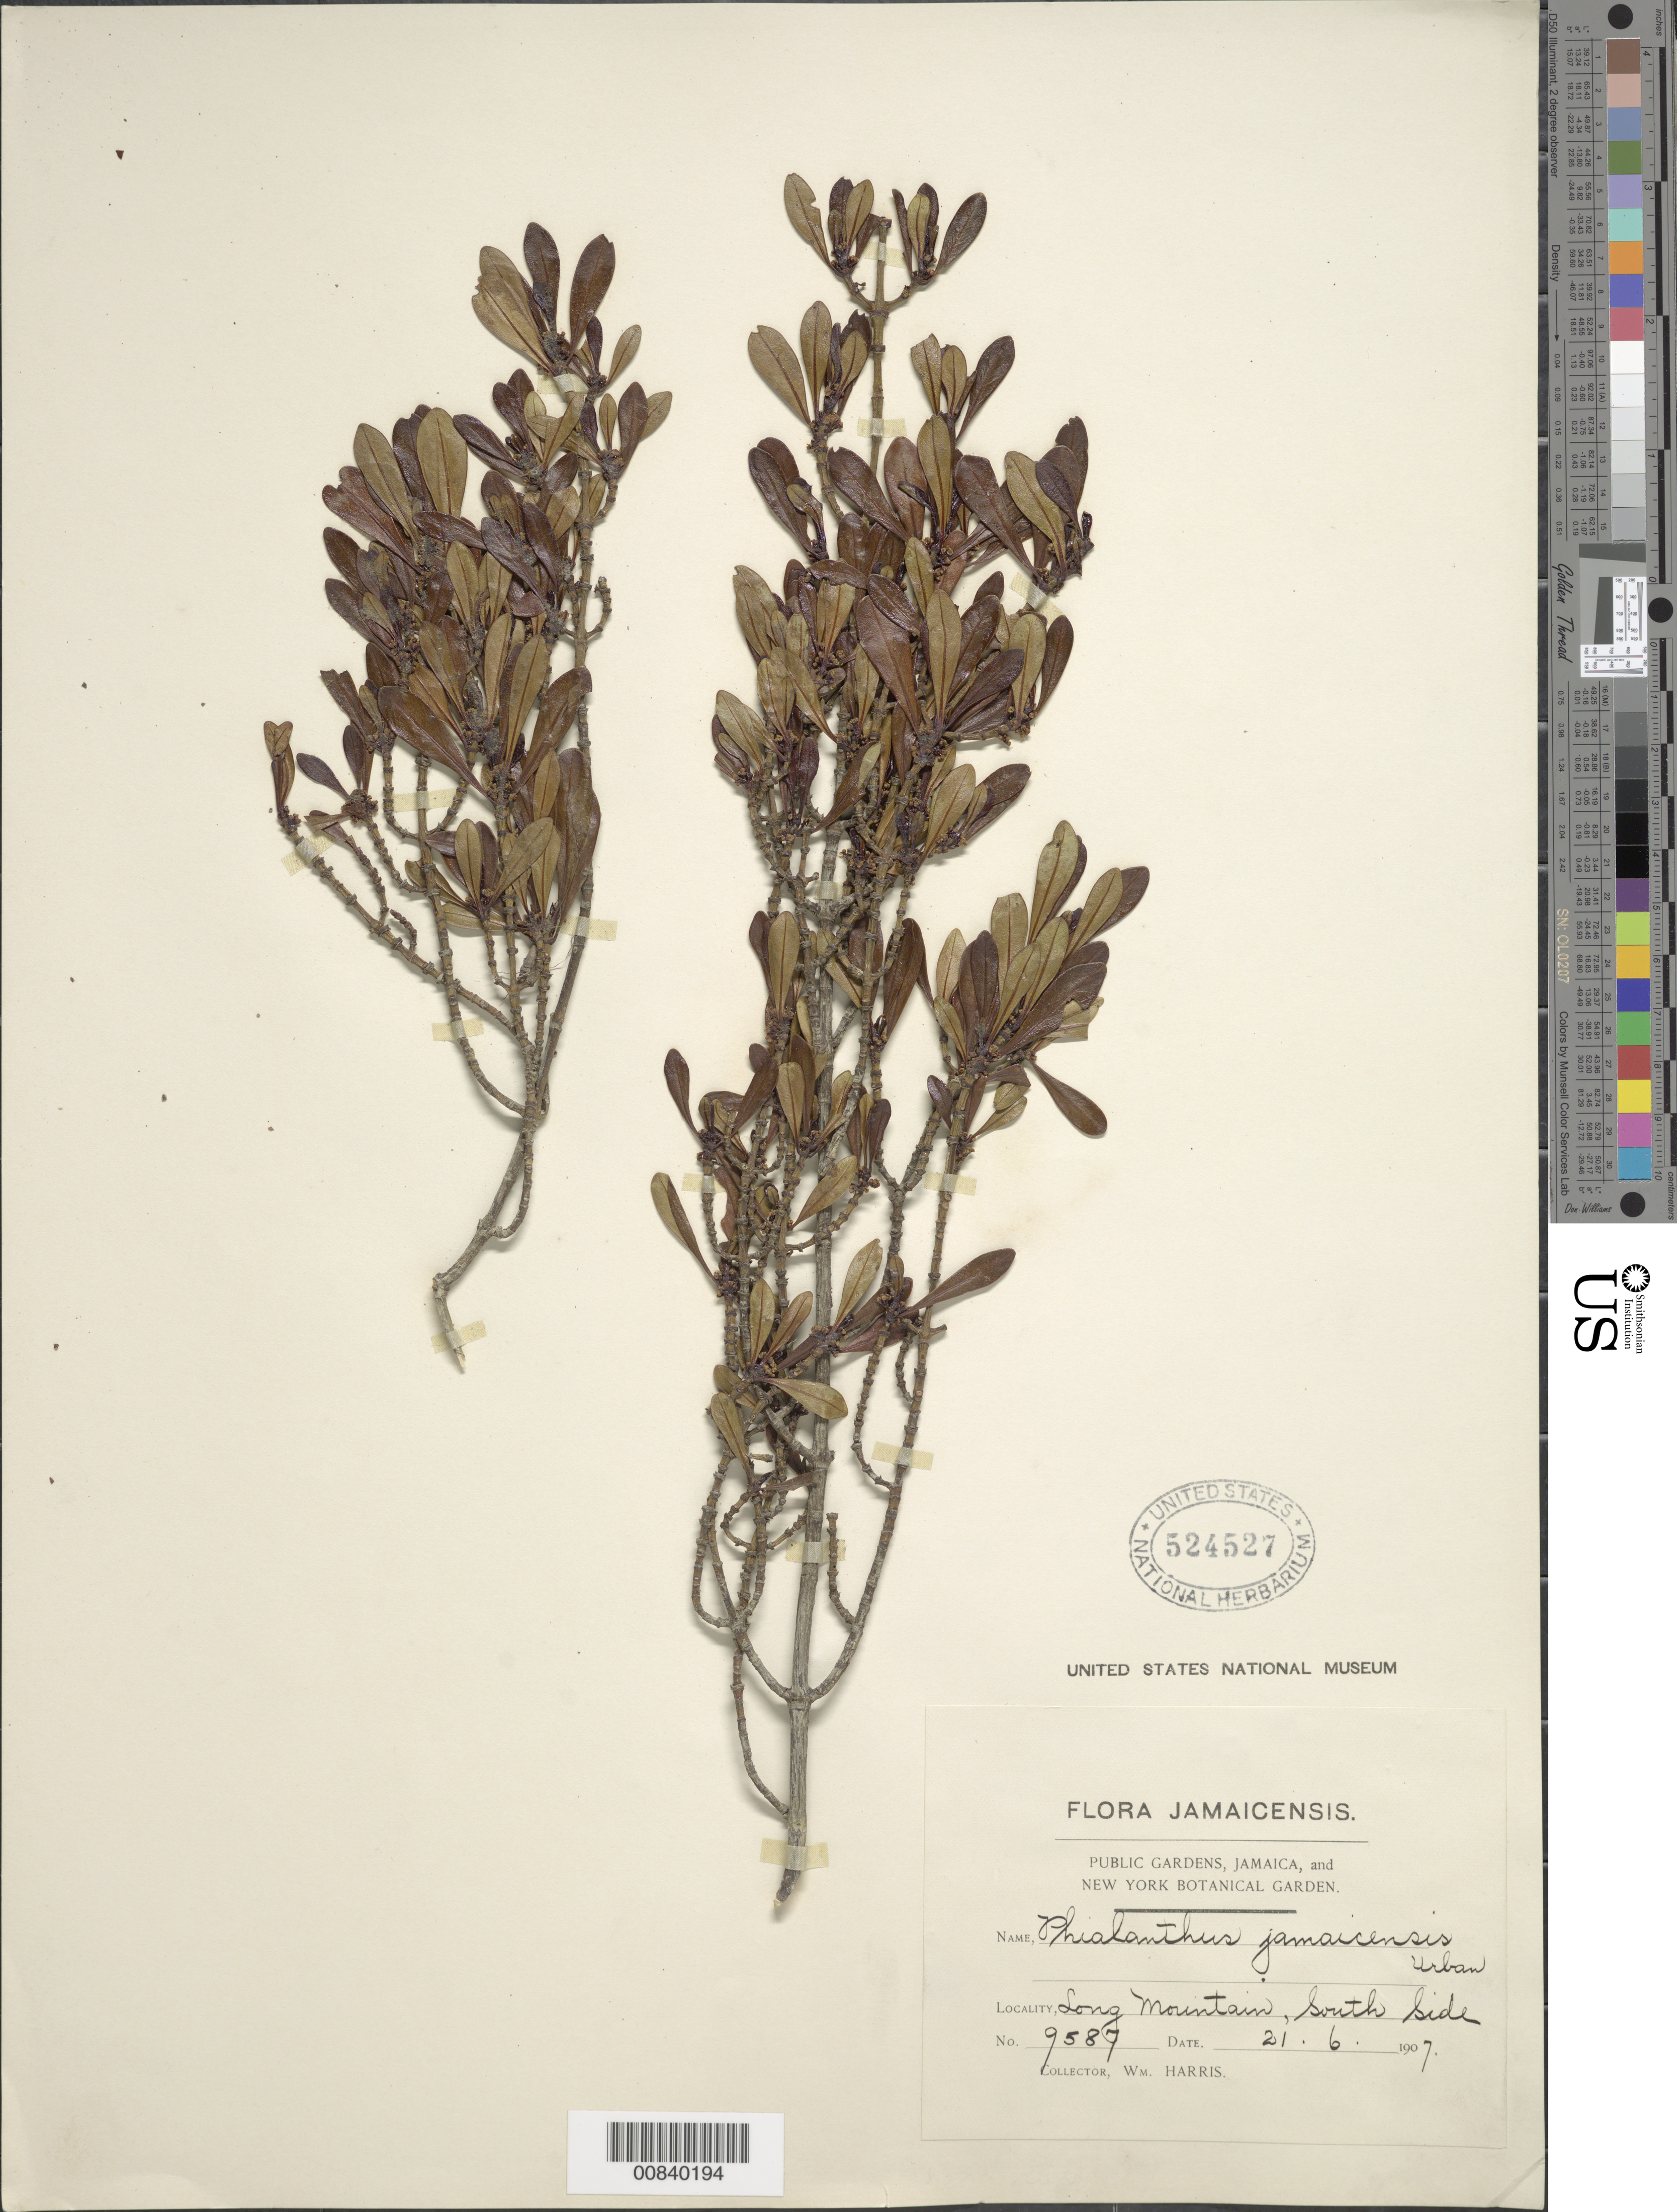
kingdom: Plantae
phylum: Tracheophyta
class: Magnoliopsida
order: Gentianales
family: Rubiaceae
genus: Phialanthus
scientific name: Phialanthus jamaicensis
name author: Urb.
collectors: W. H. Harris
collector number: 9587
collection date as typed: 21 Jun 1907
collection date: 1907-06-21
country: Jamaica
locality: Long Mountain, south side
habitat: Montane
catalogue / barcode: US 524527